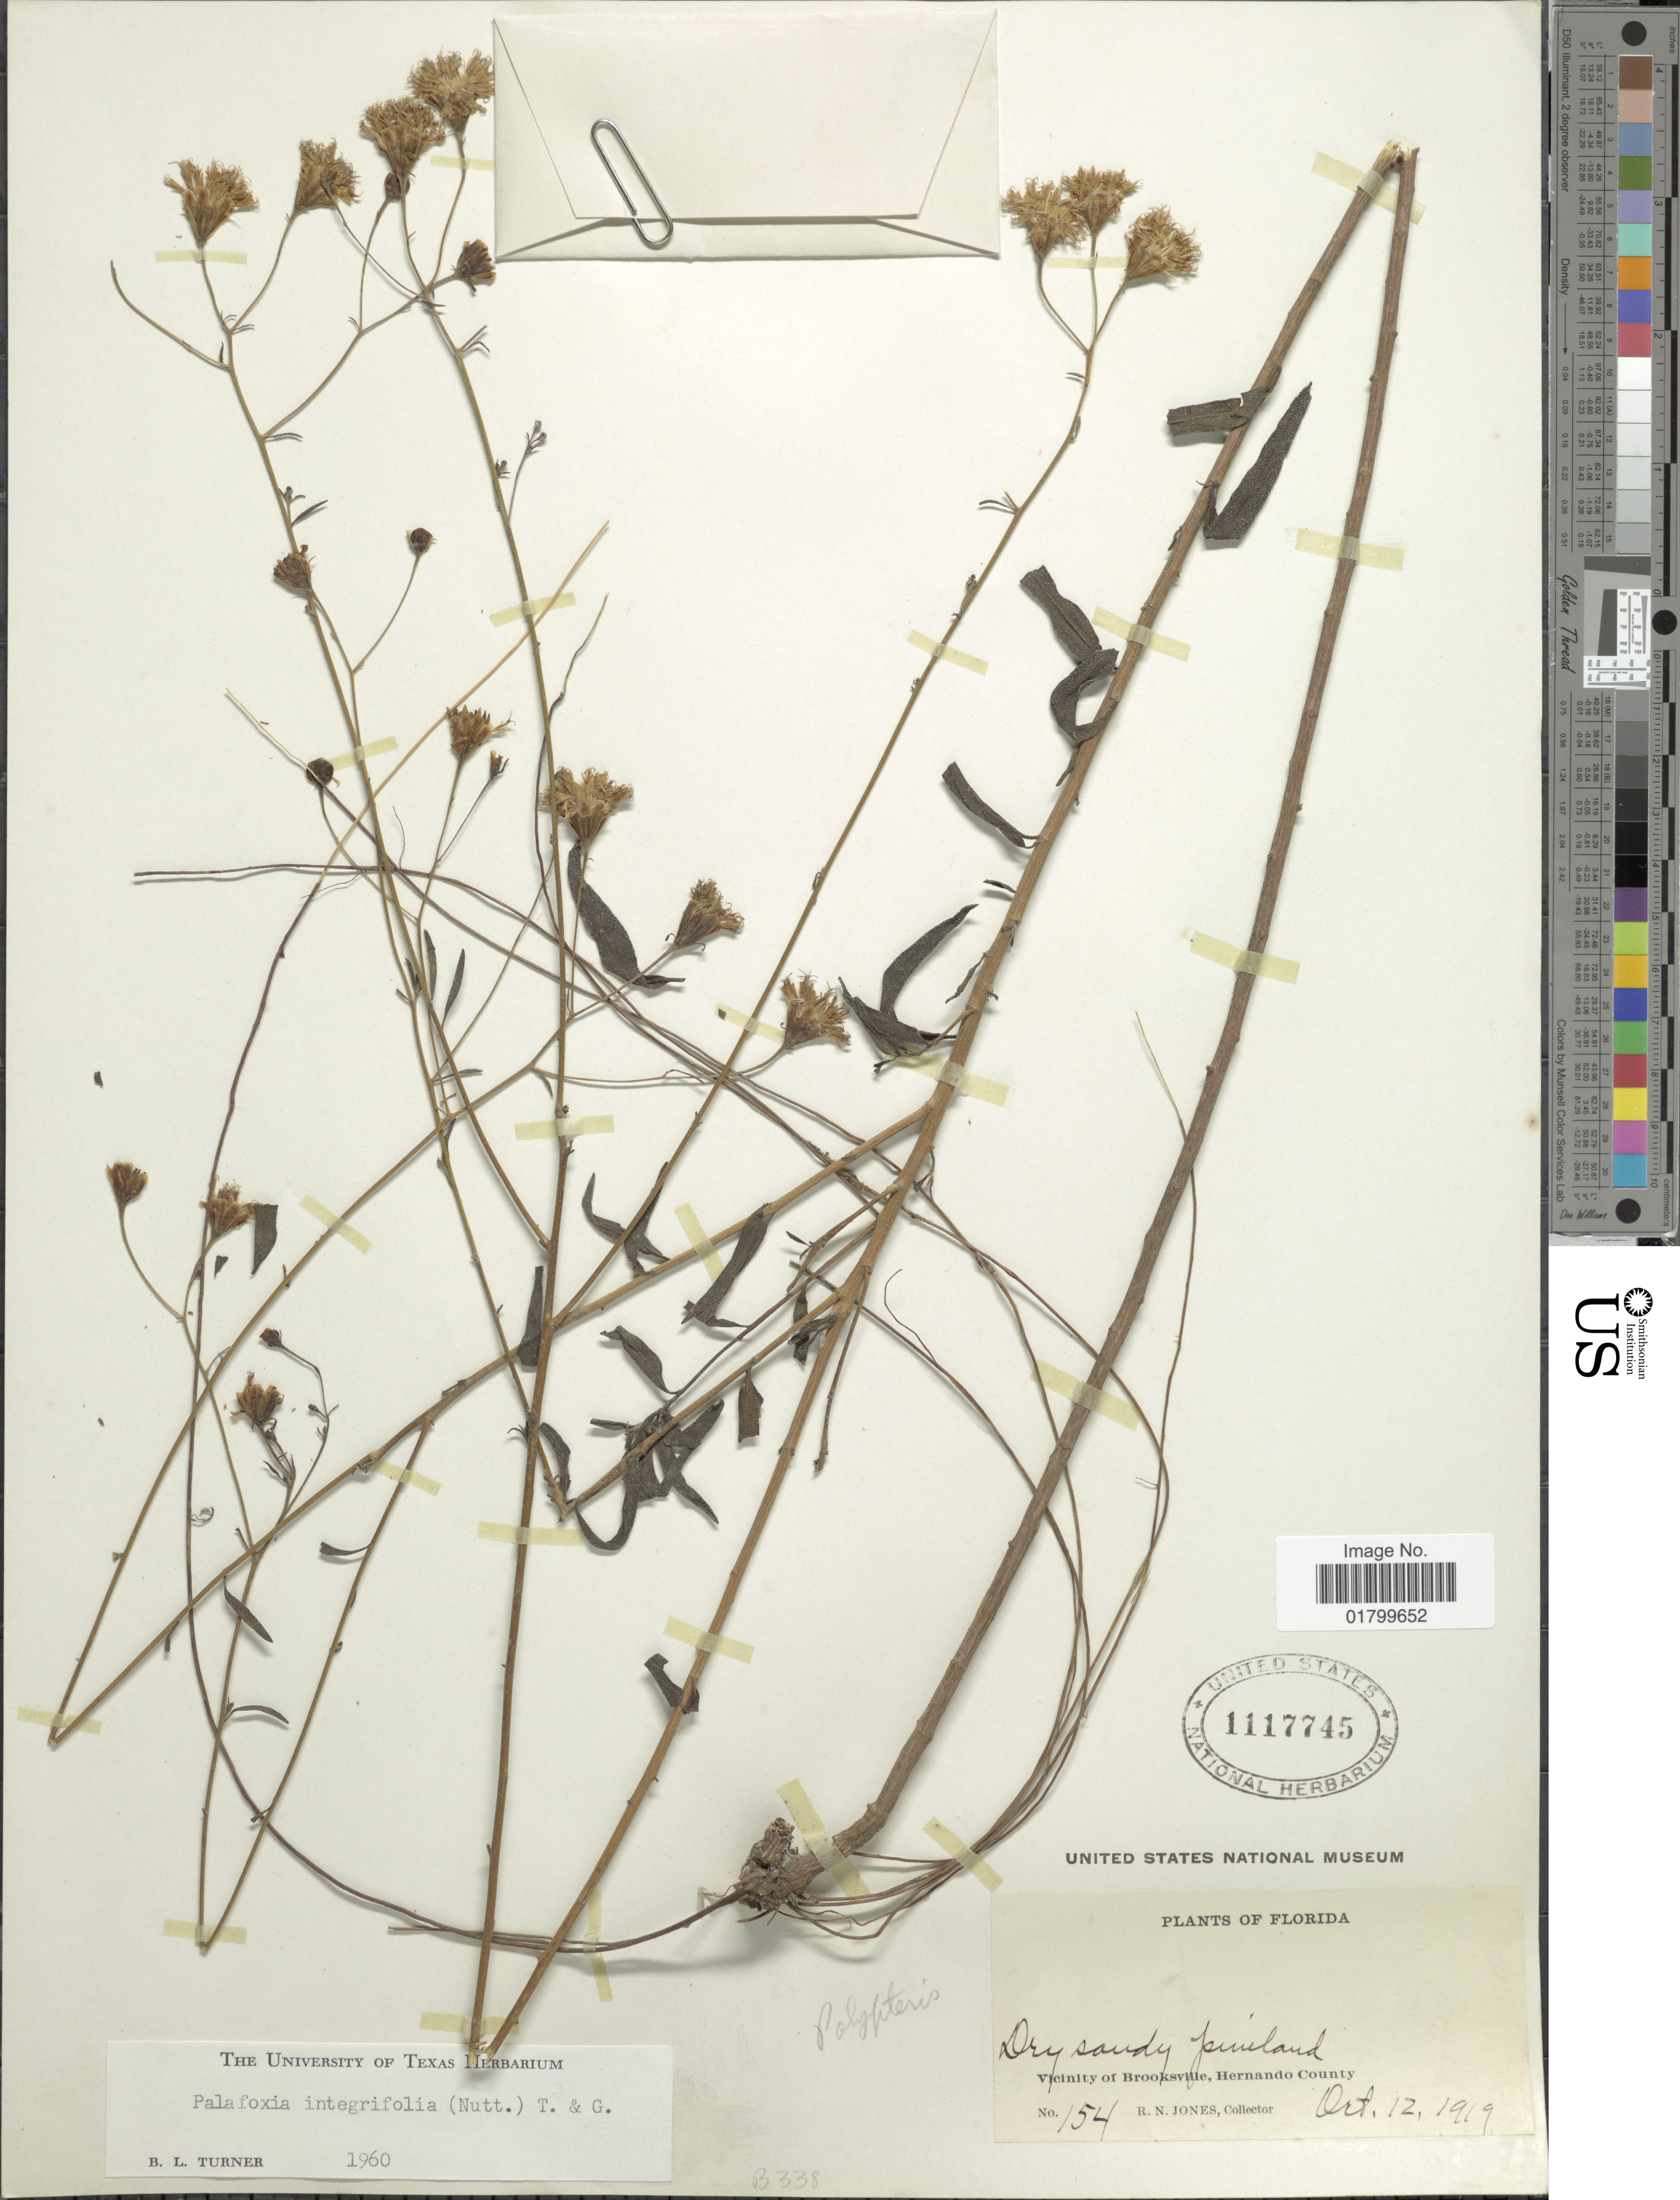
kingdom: Plantae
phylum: Tracheophyta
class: Magnoliopsida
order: Asterales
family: Asteraceae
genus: Palafoxia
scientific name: Palafoxia integrifolia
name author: (Nutt.) Torr. & A. Gray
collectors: R. N. Jones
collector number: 154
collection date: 1919-10-12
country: United States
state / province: Florida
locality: Vicinity of Brooksville, Hernando County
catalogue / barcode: US 1117745